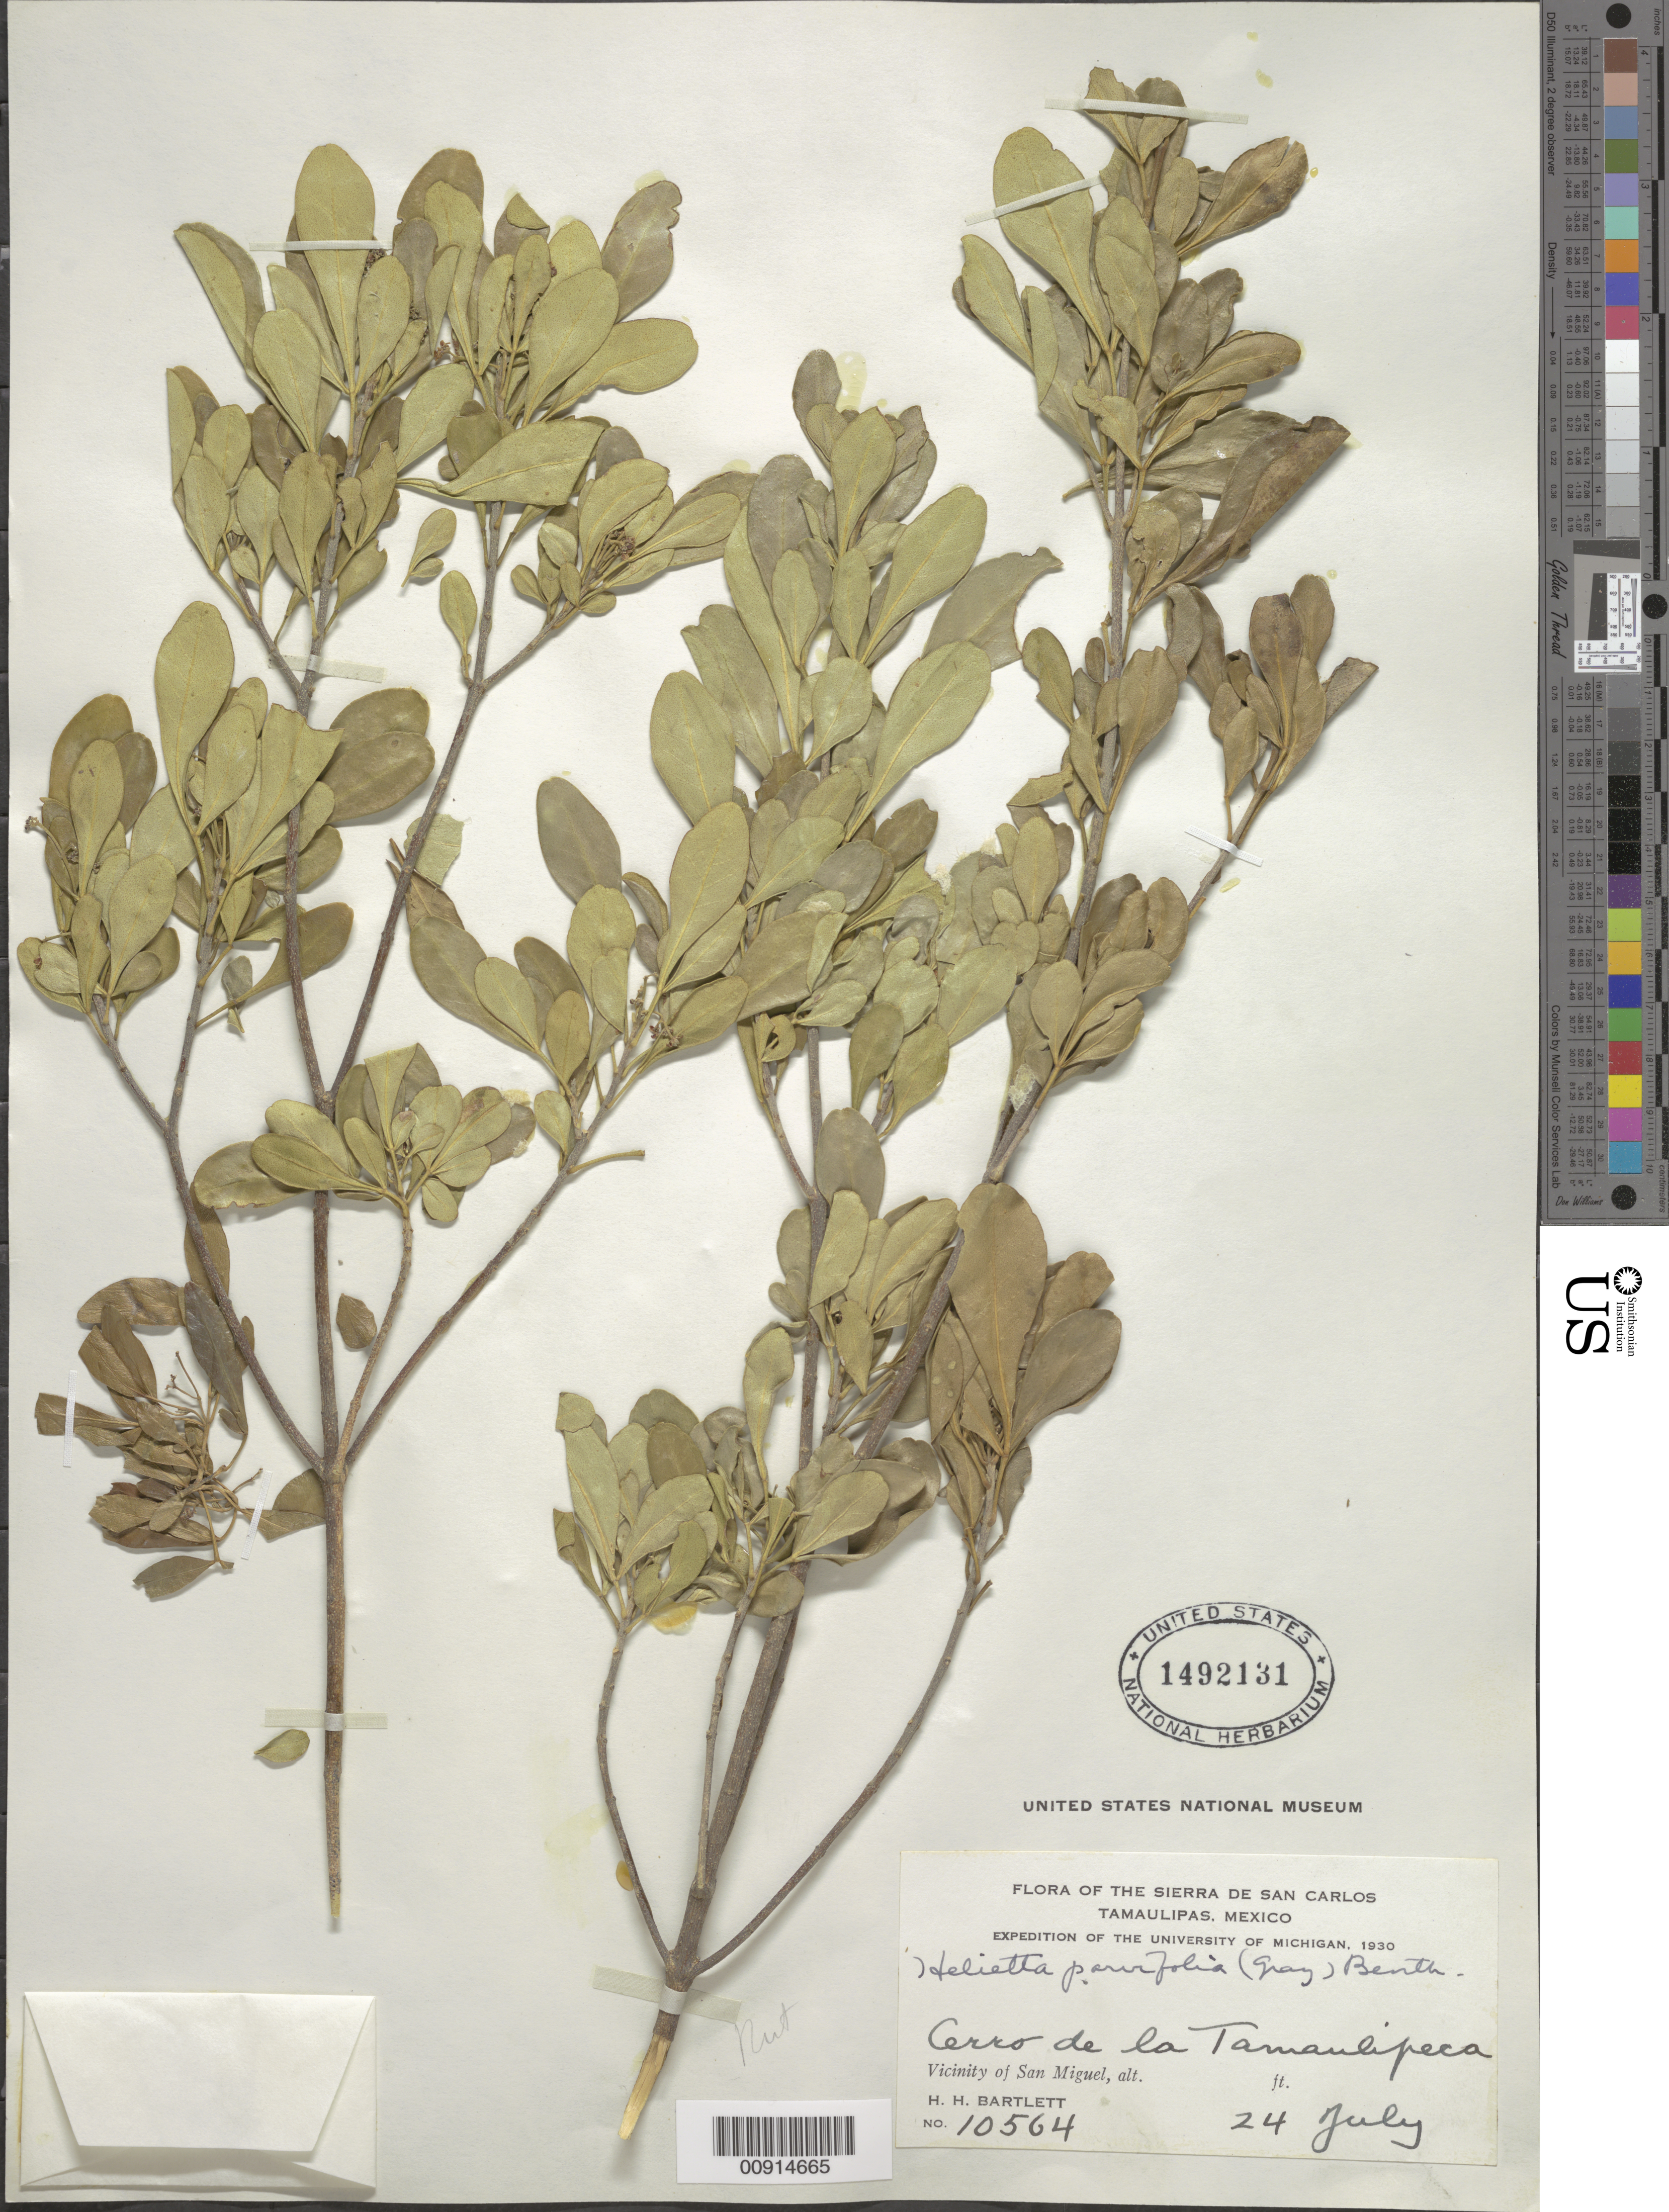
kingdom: Plantae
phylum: Tracheophyta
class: Magnoliopsida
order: Sapindales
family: Rutaceae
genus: Helietta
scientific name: Helietta parvifolia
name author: (A. Gray ex Hemsl.) Benth.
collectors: H. H. Bartlett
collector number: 10564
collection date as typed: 24 Jul 1930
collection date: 1930-07-24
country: Mexico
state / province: Tamaulipas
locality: Cerro de la Tamaulipeca. Vicinity of San Miguel, Tamaulipas. Sierra de San Carlos.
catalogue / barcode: US 1492131